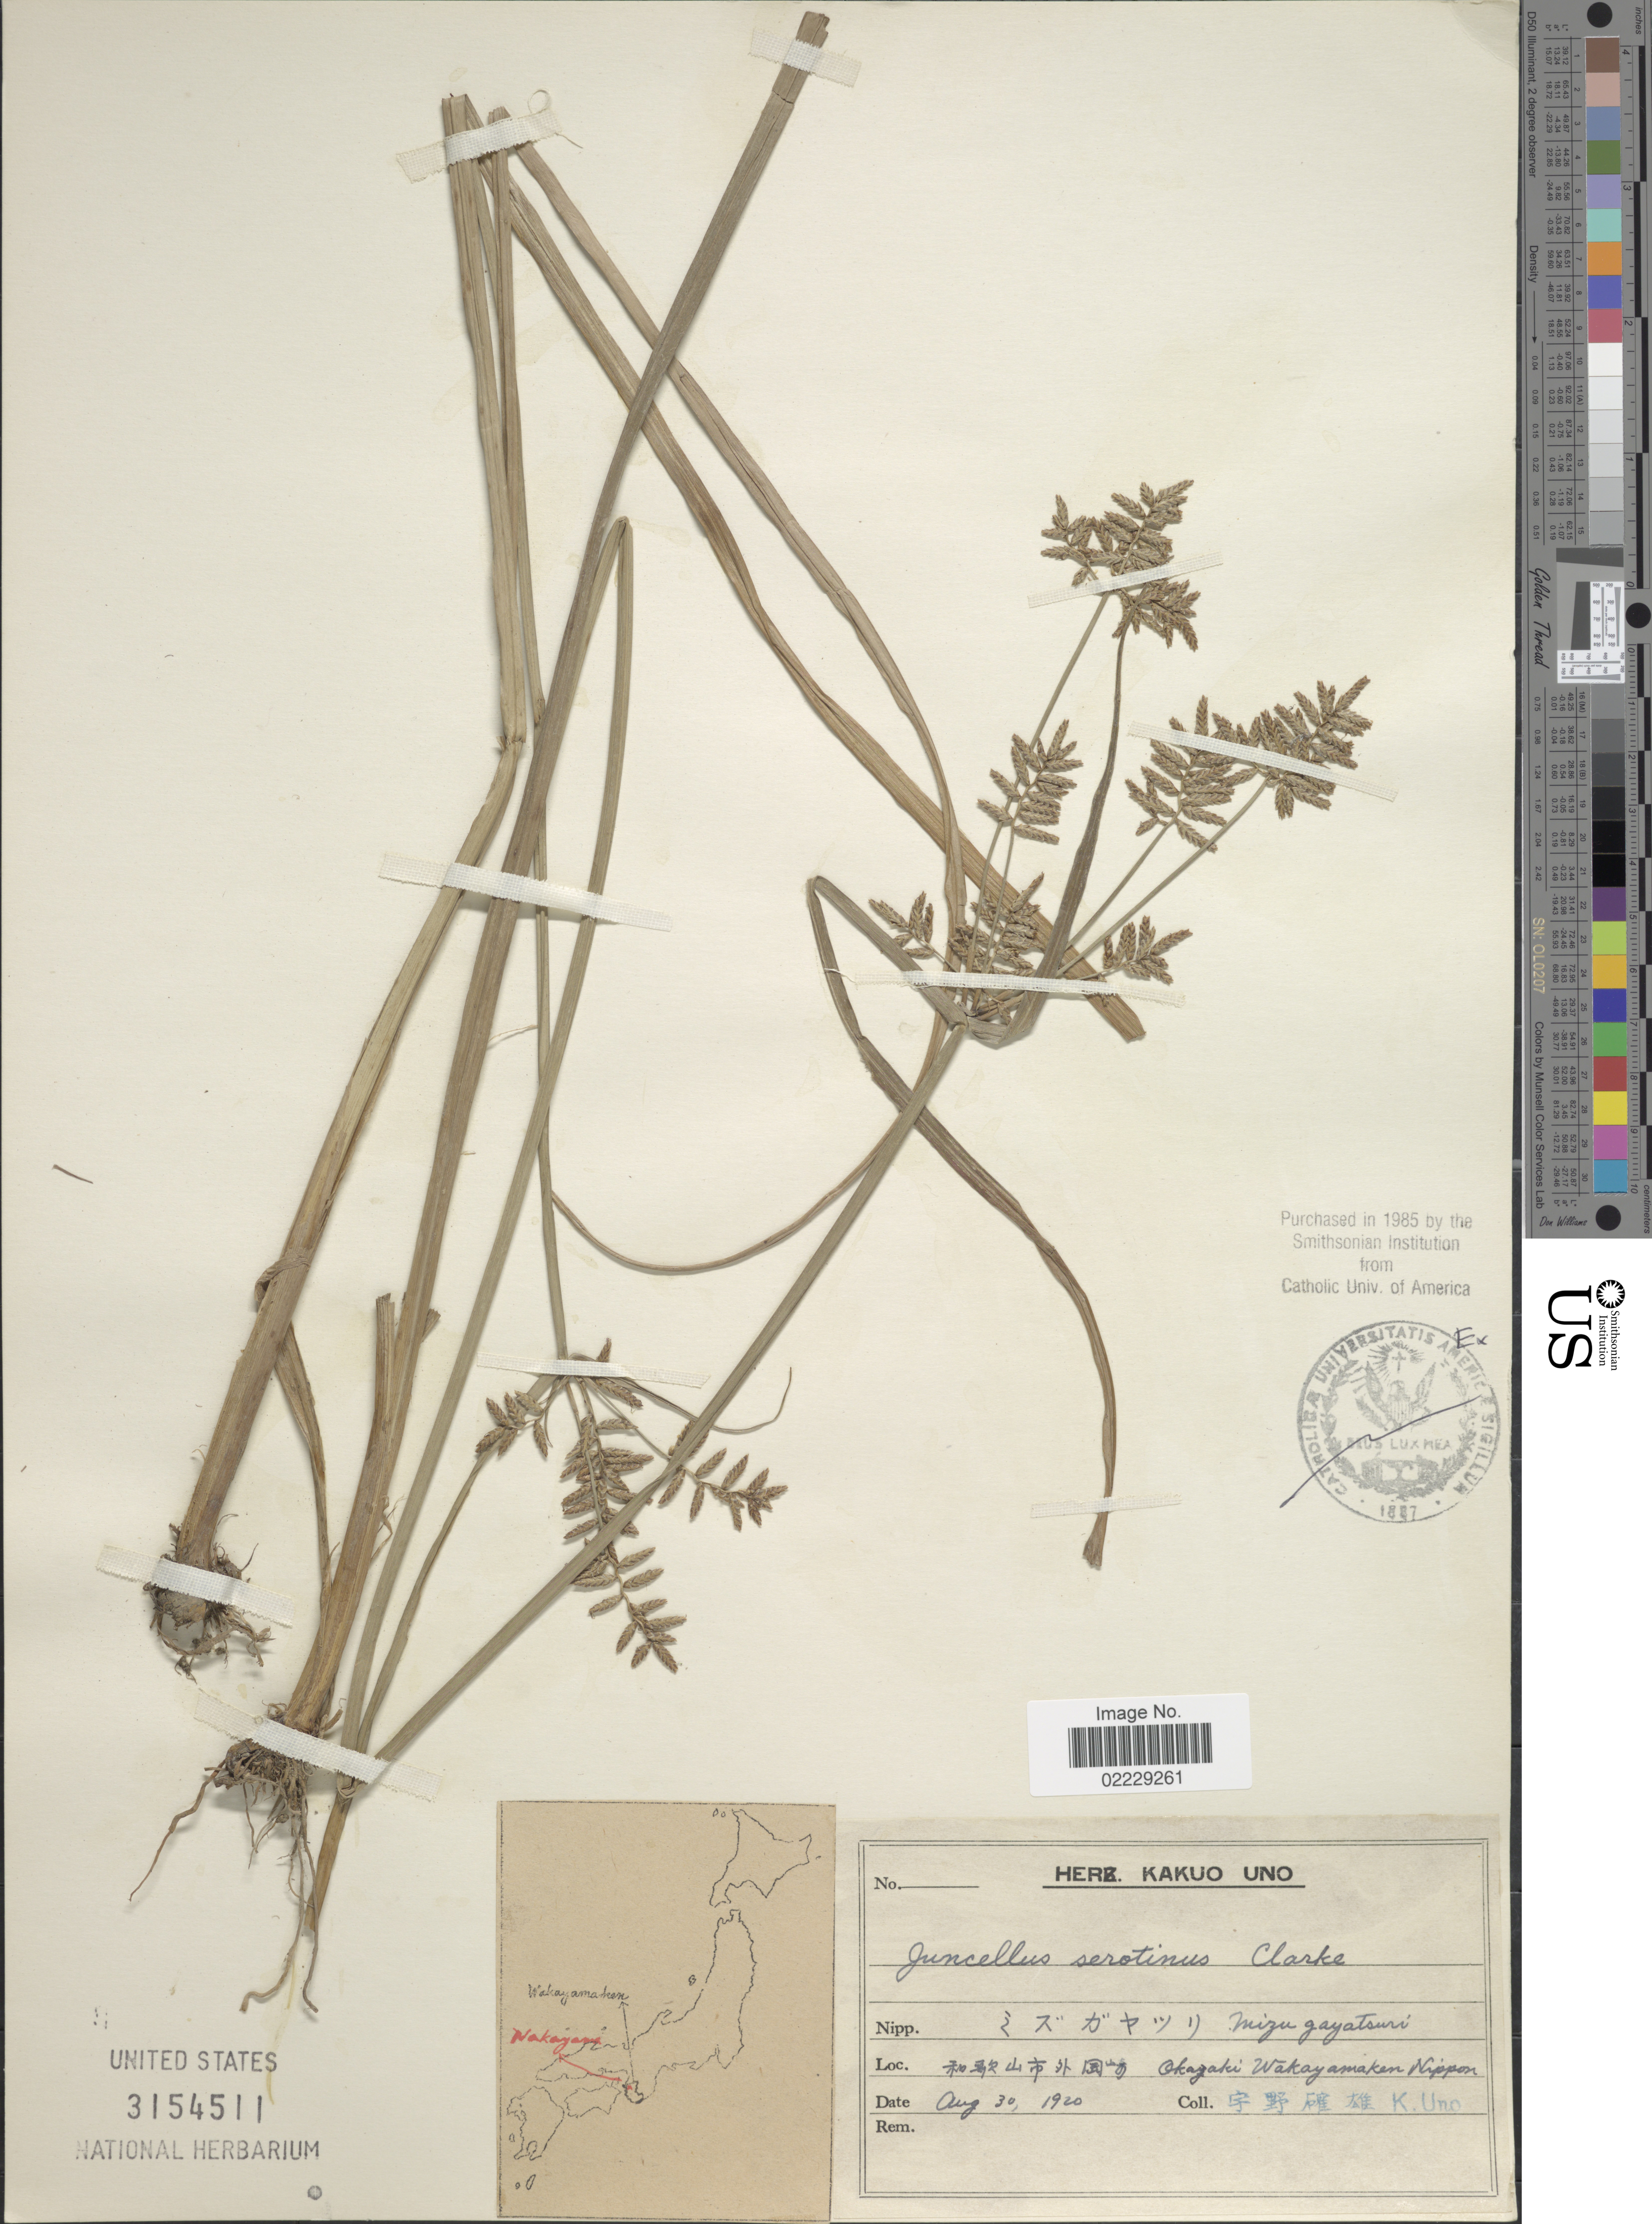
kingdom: Plantae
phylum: Tracheophyta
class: Liliopsida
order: Poales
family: Cyperaceae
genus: Cyperus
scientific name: Cyperus serotinus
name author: Rottb.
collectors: K. Uno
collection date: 1920-08-30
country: Japan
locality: Okazaki, Wakayamaken, Nippon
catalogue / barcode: US 3154511